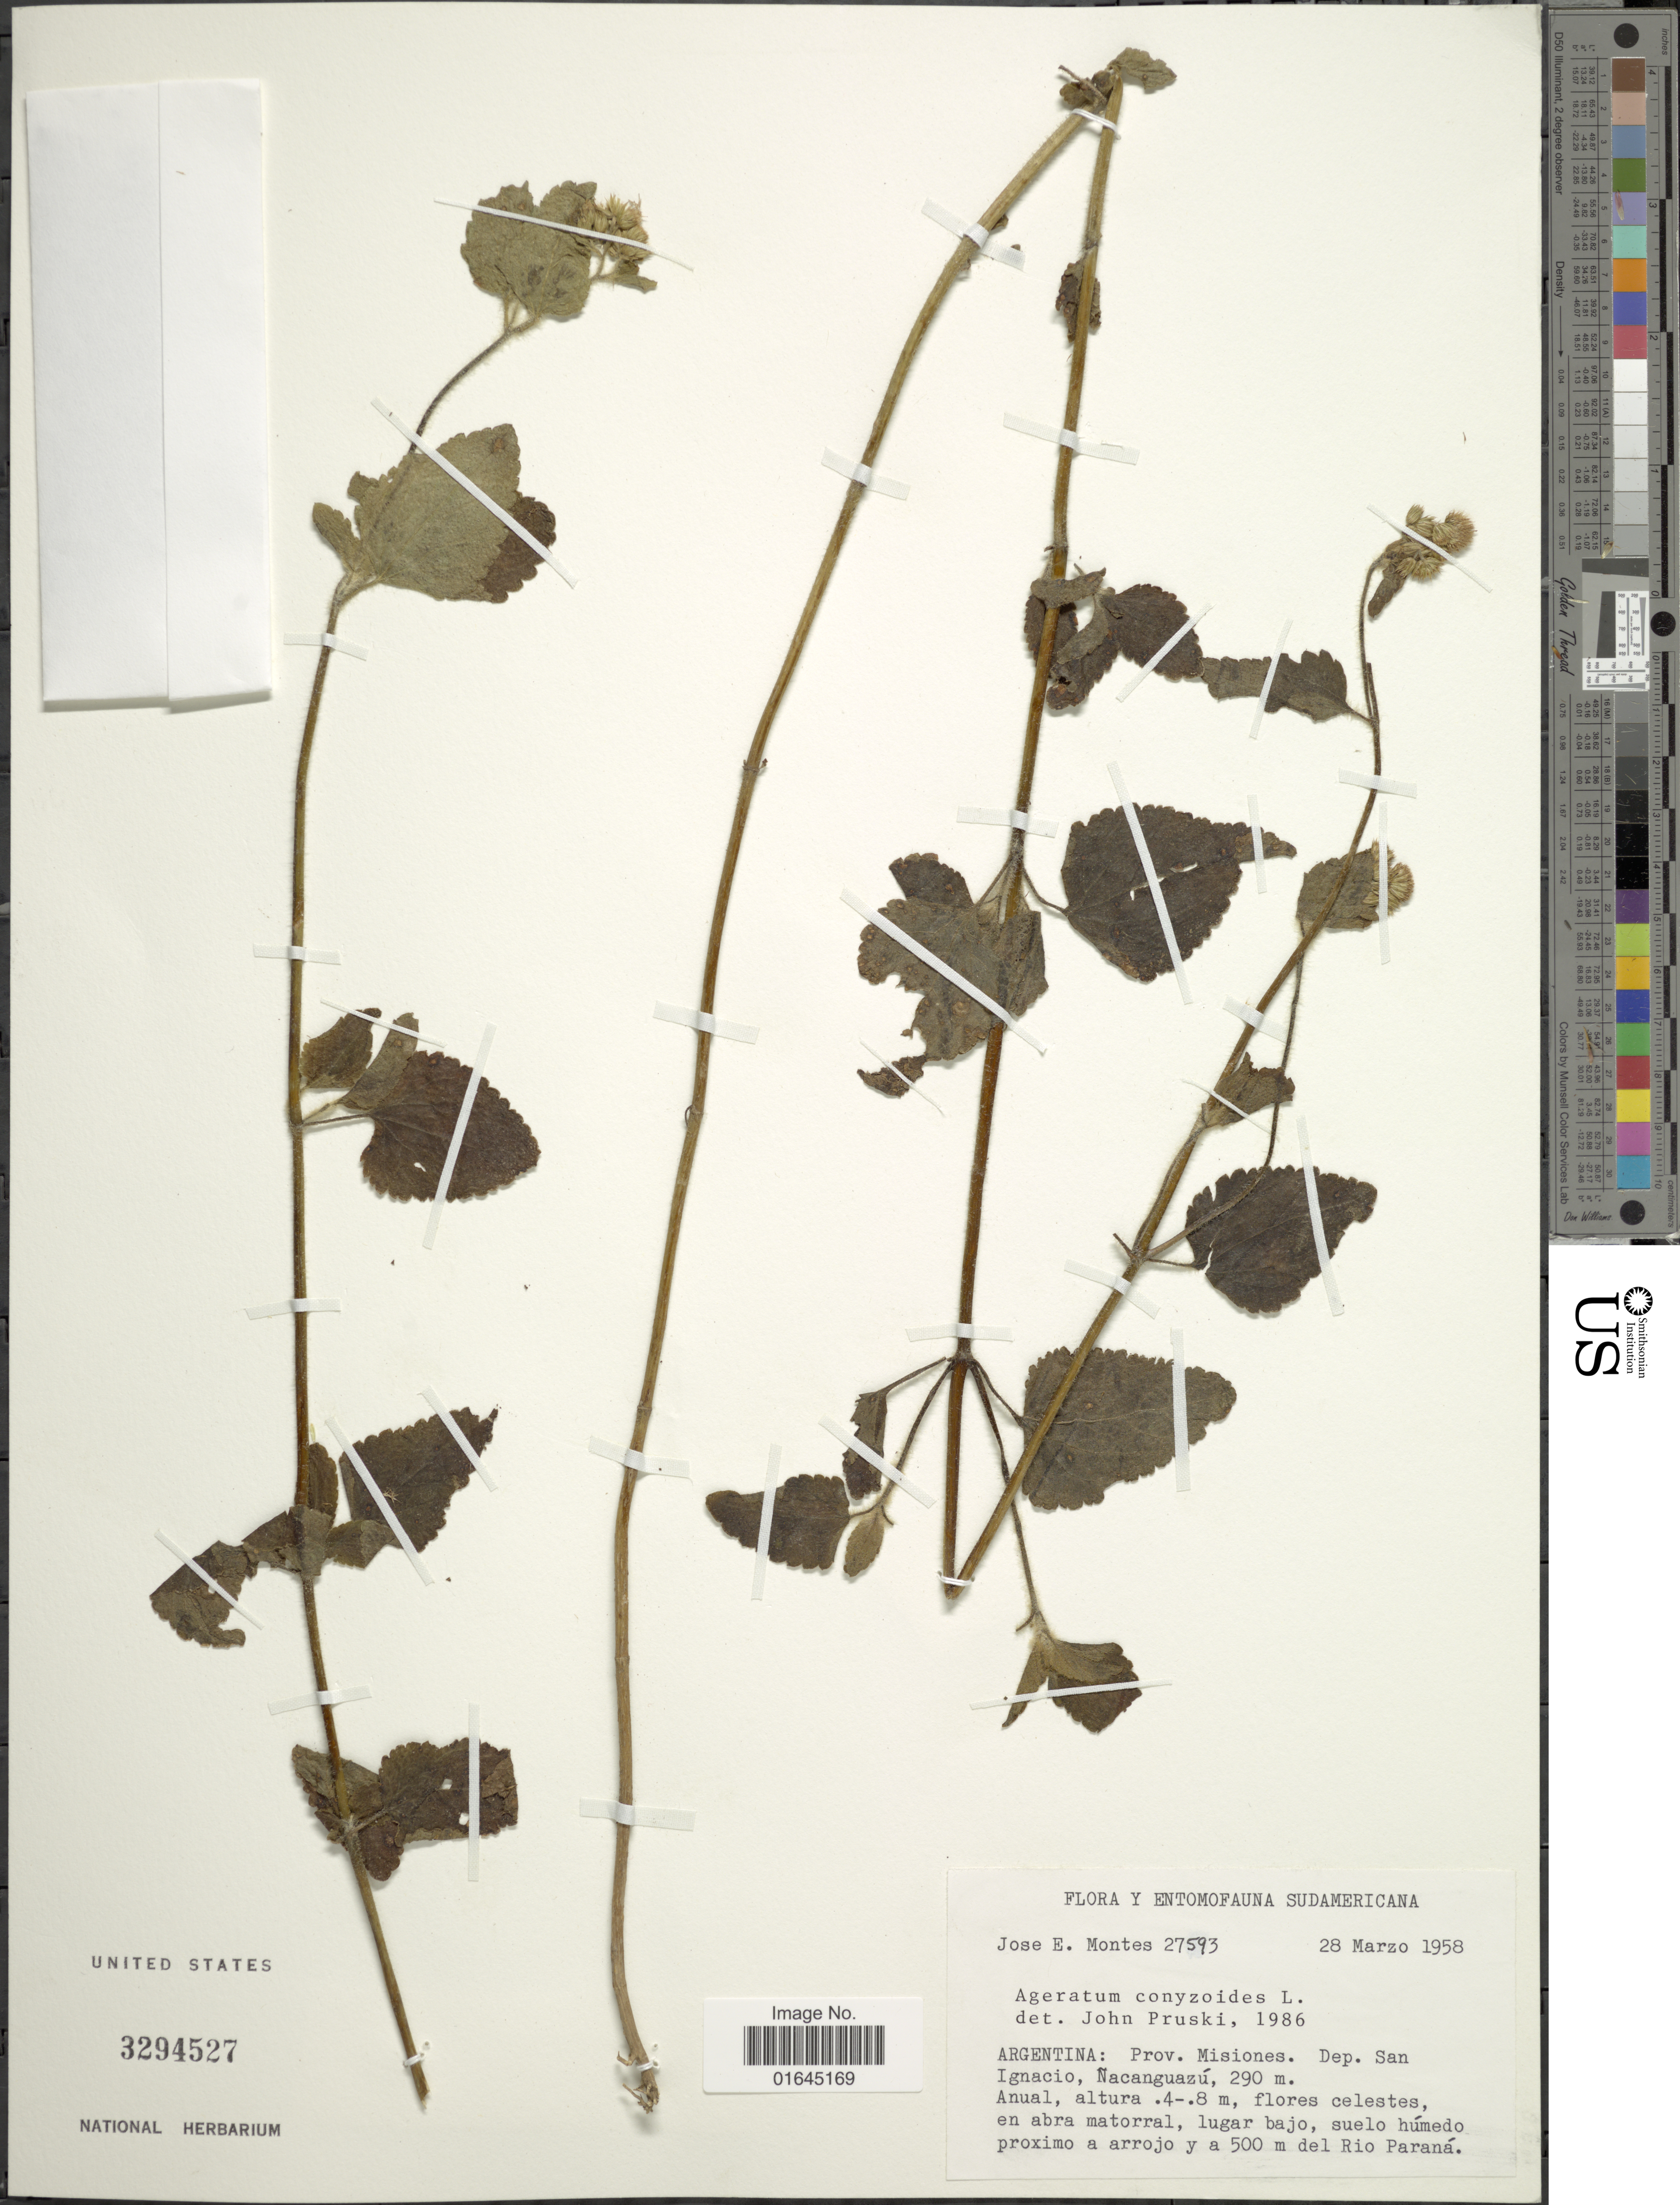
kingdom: Plantae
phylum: Tracheophyta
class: Magnoliopsida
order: Asterales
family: Asteraceae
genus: Ageratum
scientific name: Ageratum conyzoides subsp. conyzoides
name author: L.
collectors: J. E. Montes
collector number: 27593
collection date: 1958-03-28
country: Argentina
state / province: Misiones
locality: Dep. San Ignacio, Nacanguazú. 500 m del Rio Parana.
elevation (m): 290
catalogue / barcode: US 3294527